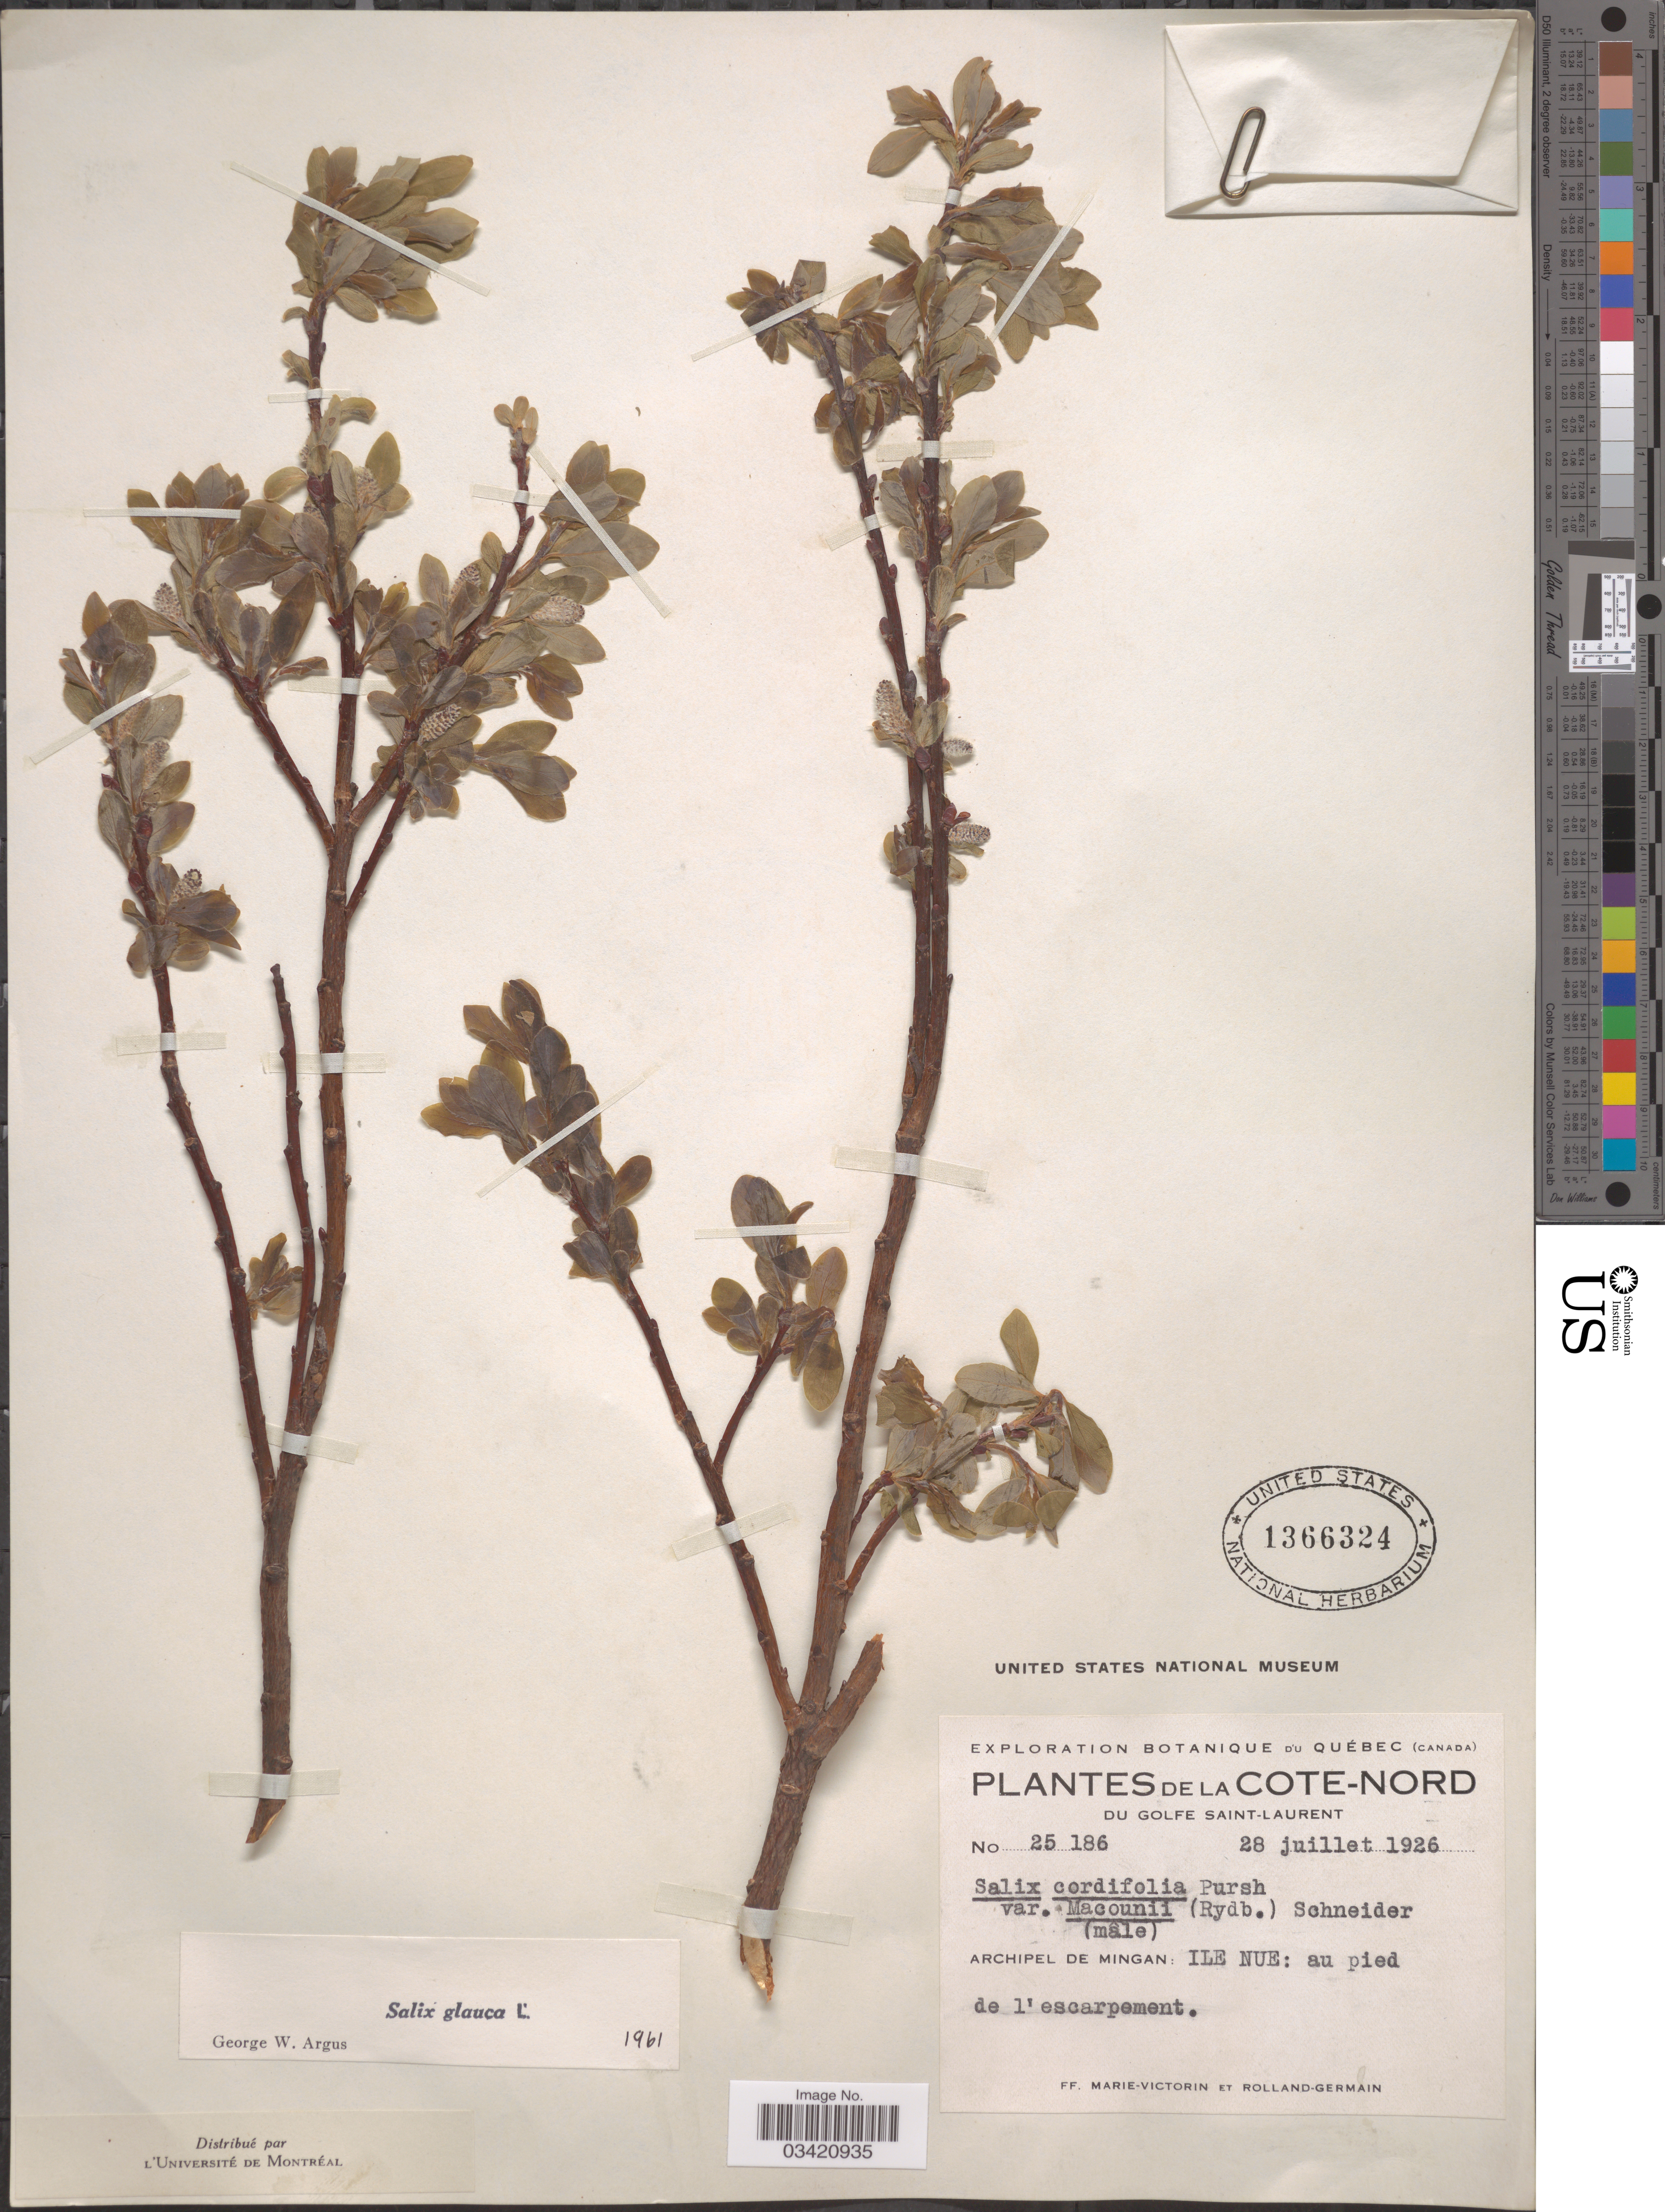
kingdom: Plantae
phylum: Tracheophyta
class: Magnoliopsida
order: Malpighiales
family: Salicaceae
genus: Salix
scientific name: Salix glauca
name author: L.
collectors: F. Marie-Victorin & Rolland-Germain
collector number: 25186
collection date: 1926-07-28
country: Canada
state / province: Quebec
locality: Cote-Nord. Du Golfe Saint-Laurent. Archipel de Mingan: Ile Nue: au pied de l'escarpement.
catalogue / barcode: US 1366324